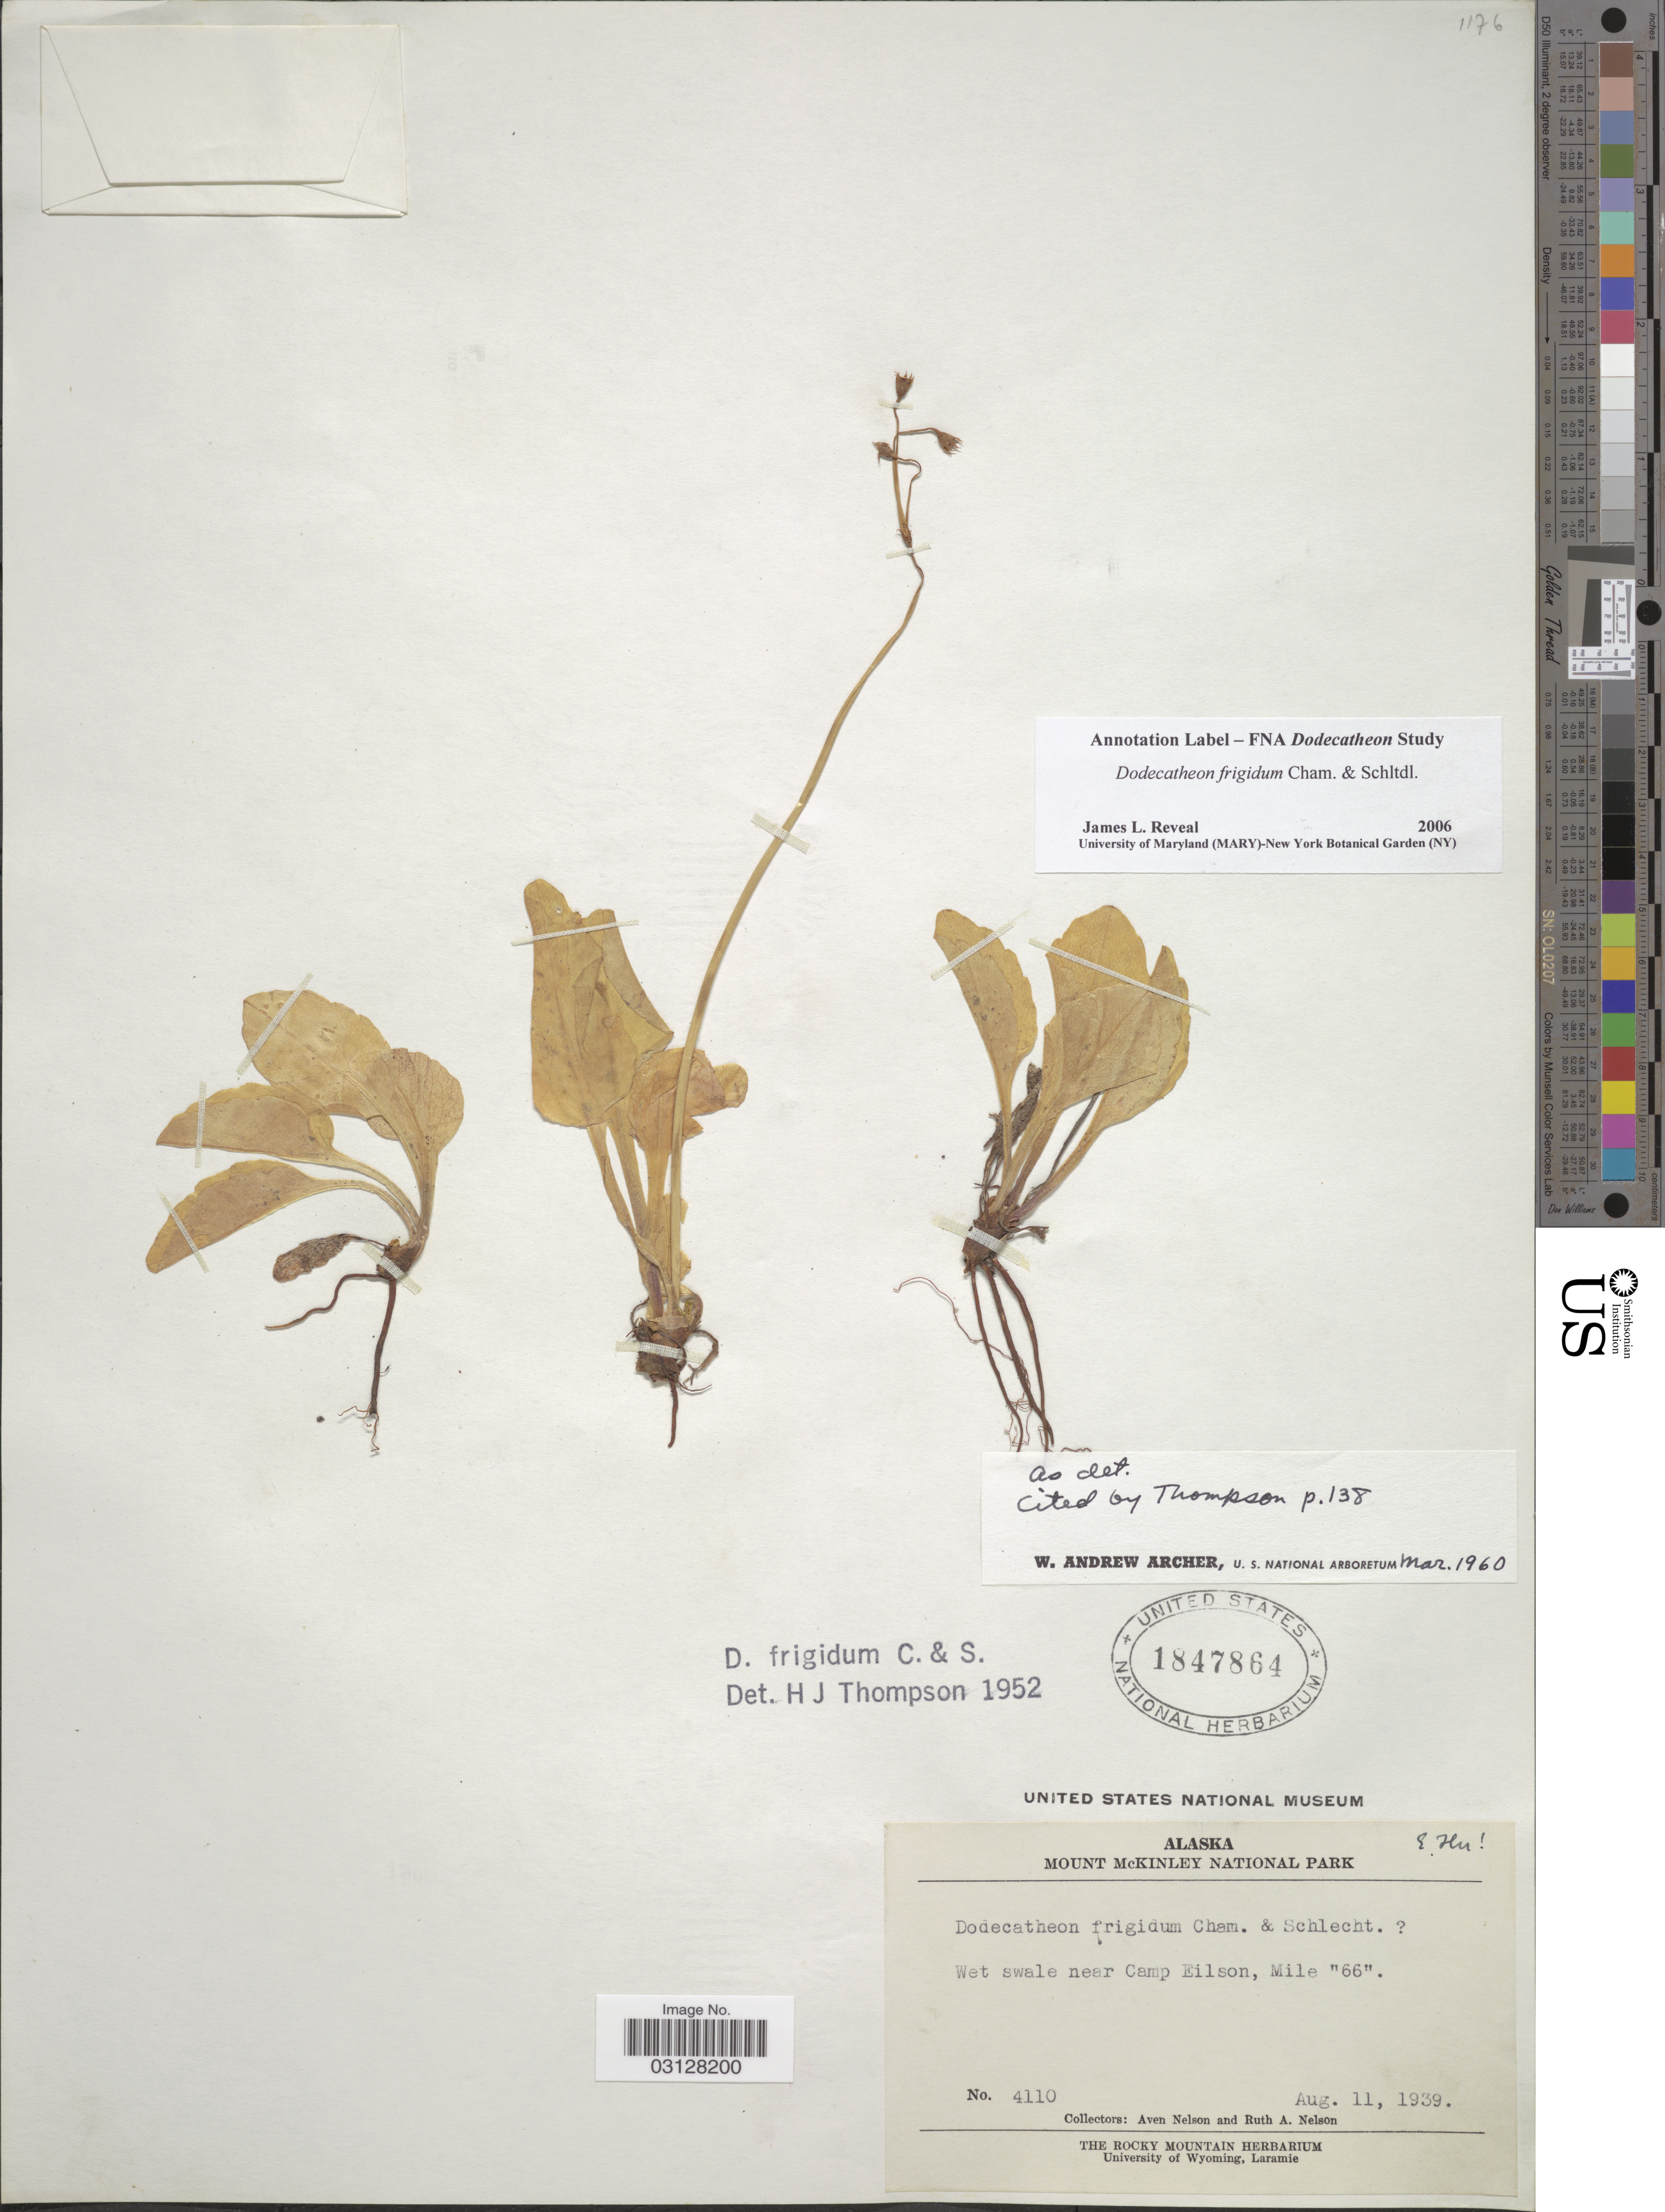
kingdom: Plantae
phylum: Tracheophyta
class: Magnoliopsida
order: Ericales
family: Primulaceae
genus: Dodecatheon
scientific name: Dodecatheon frigidum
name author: Cham. & Schltdl.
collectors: A. Nelson & R. A. Nelson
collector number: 4110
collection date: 1939-08-11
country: United States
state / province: Alaska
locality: Mount McKinley National Park. Wet swale near Camp Eilson, Mile "66".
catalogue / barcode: US 1847864